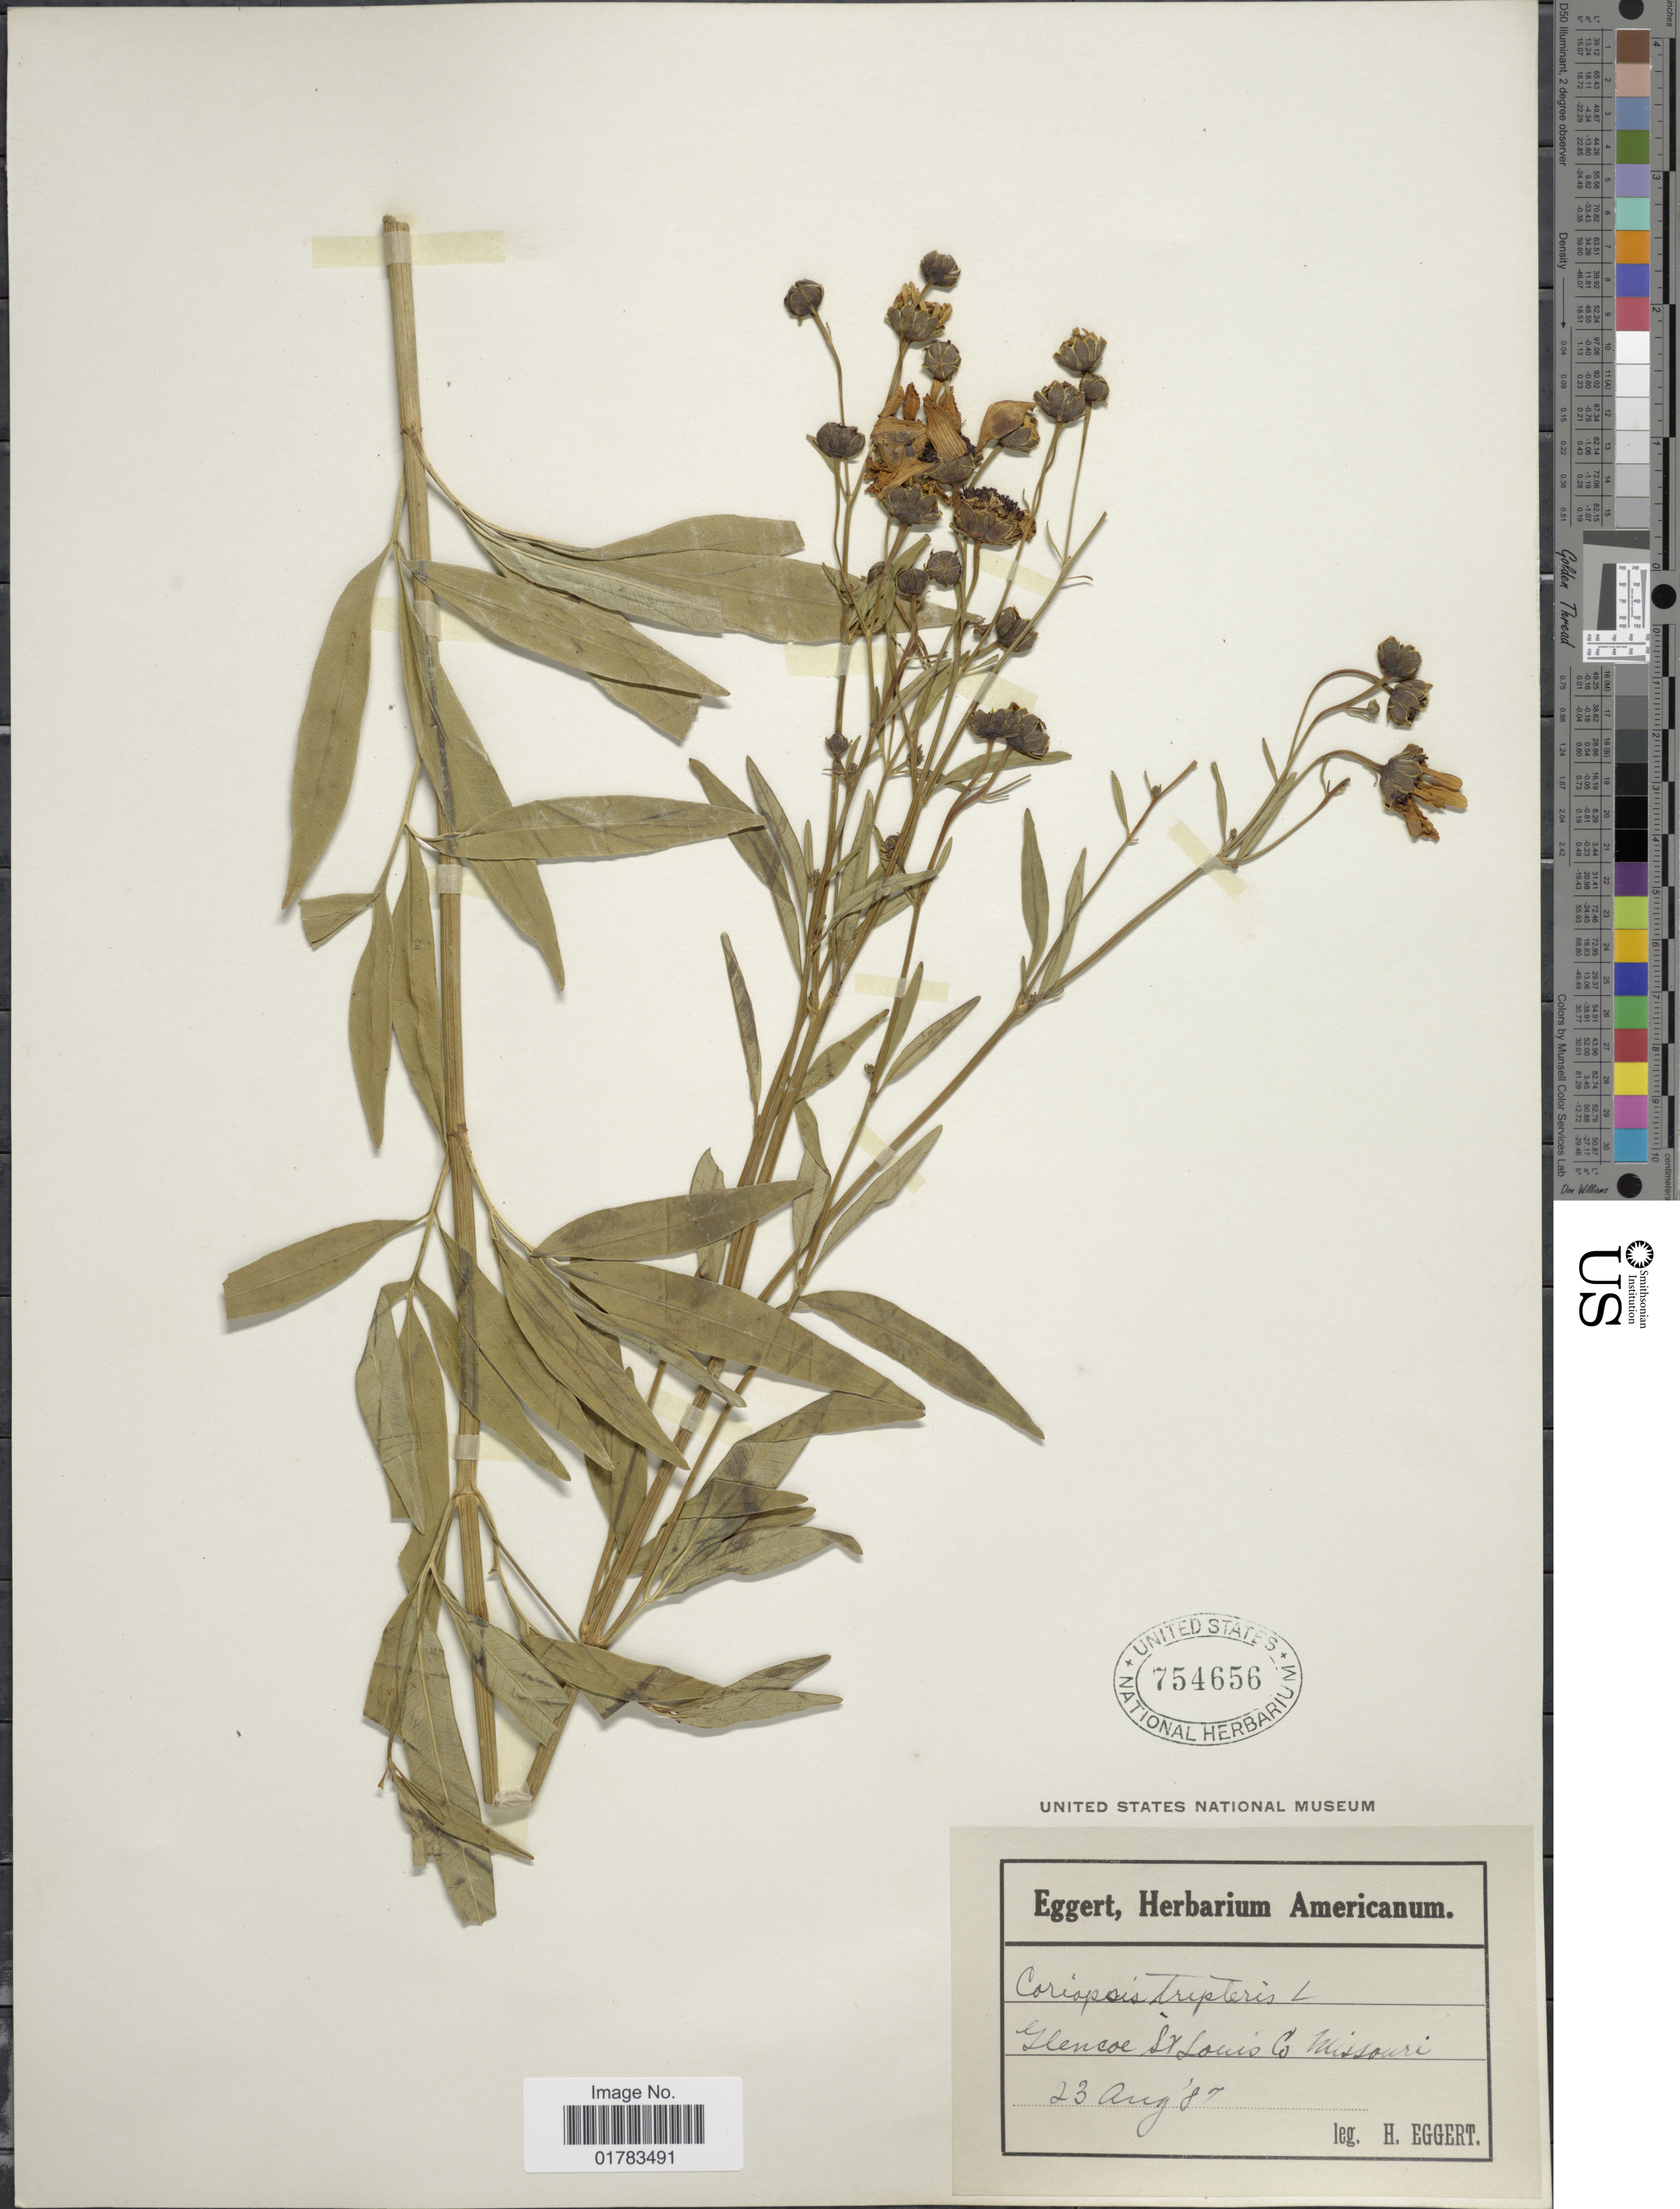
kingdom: Plantae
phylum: Tracheophyta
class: Magnoliopsida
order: Asterales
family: Asteraceae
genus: Coreopsis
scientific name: Coreopsis tripteris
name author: L.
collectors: H. Eggert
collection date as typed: Transcribed d/m/y: 23/8/87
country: United States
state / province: Missouri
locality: Glencoe St. Louis Co.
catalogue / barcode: US 754656